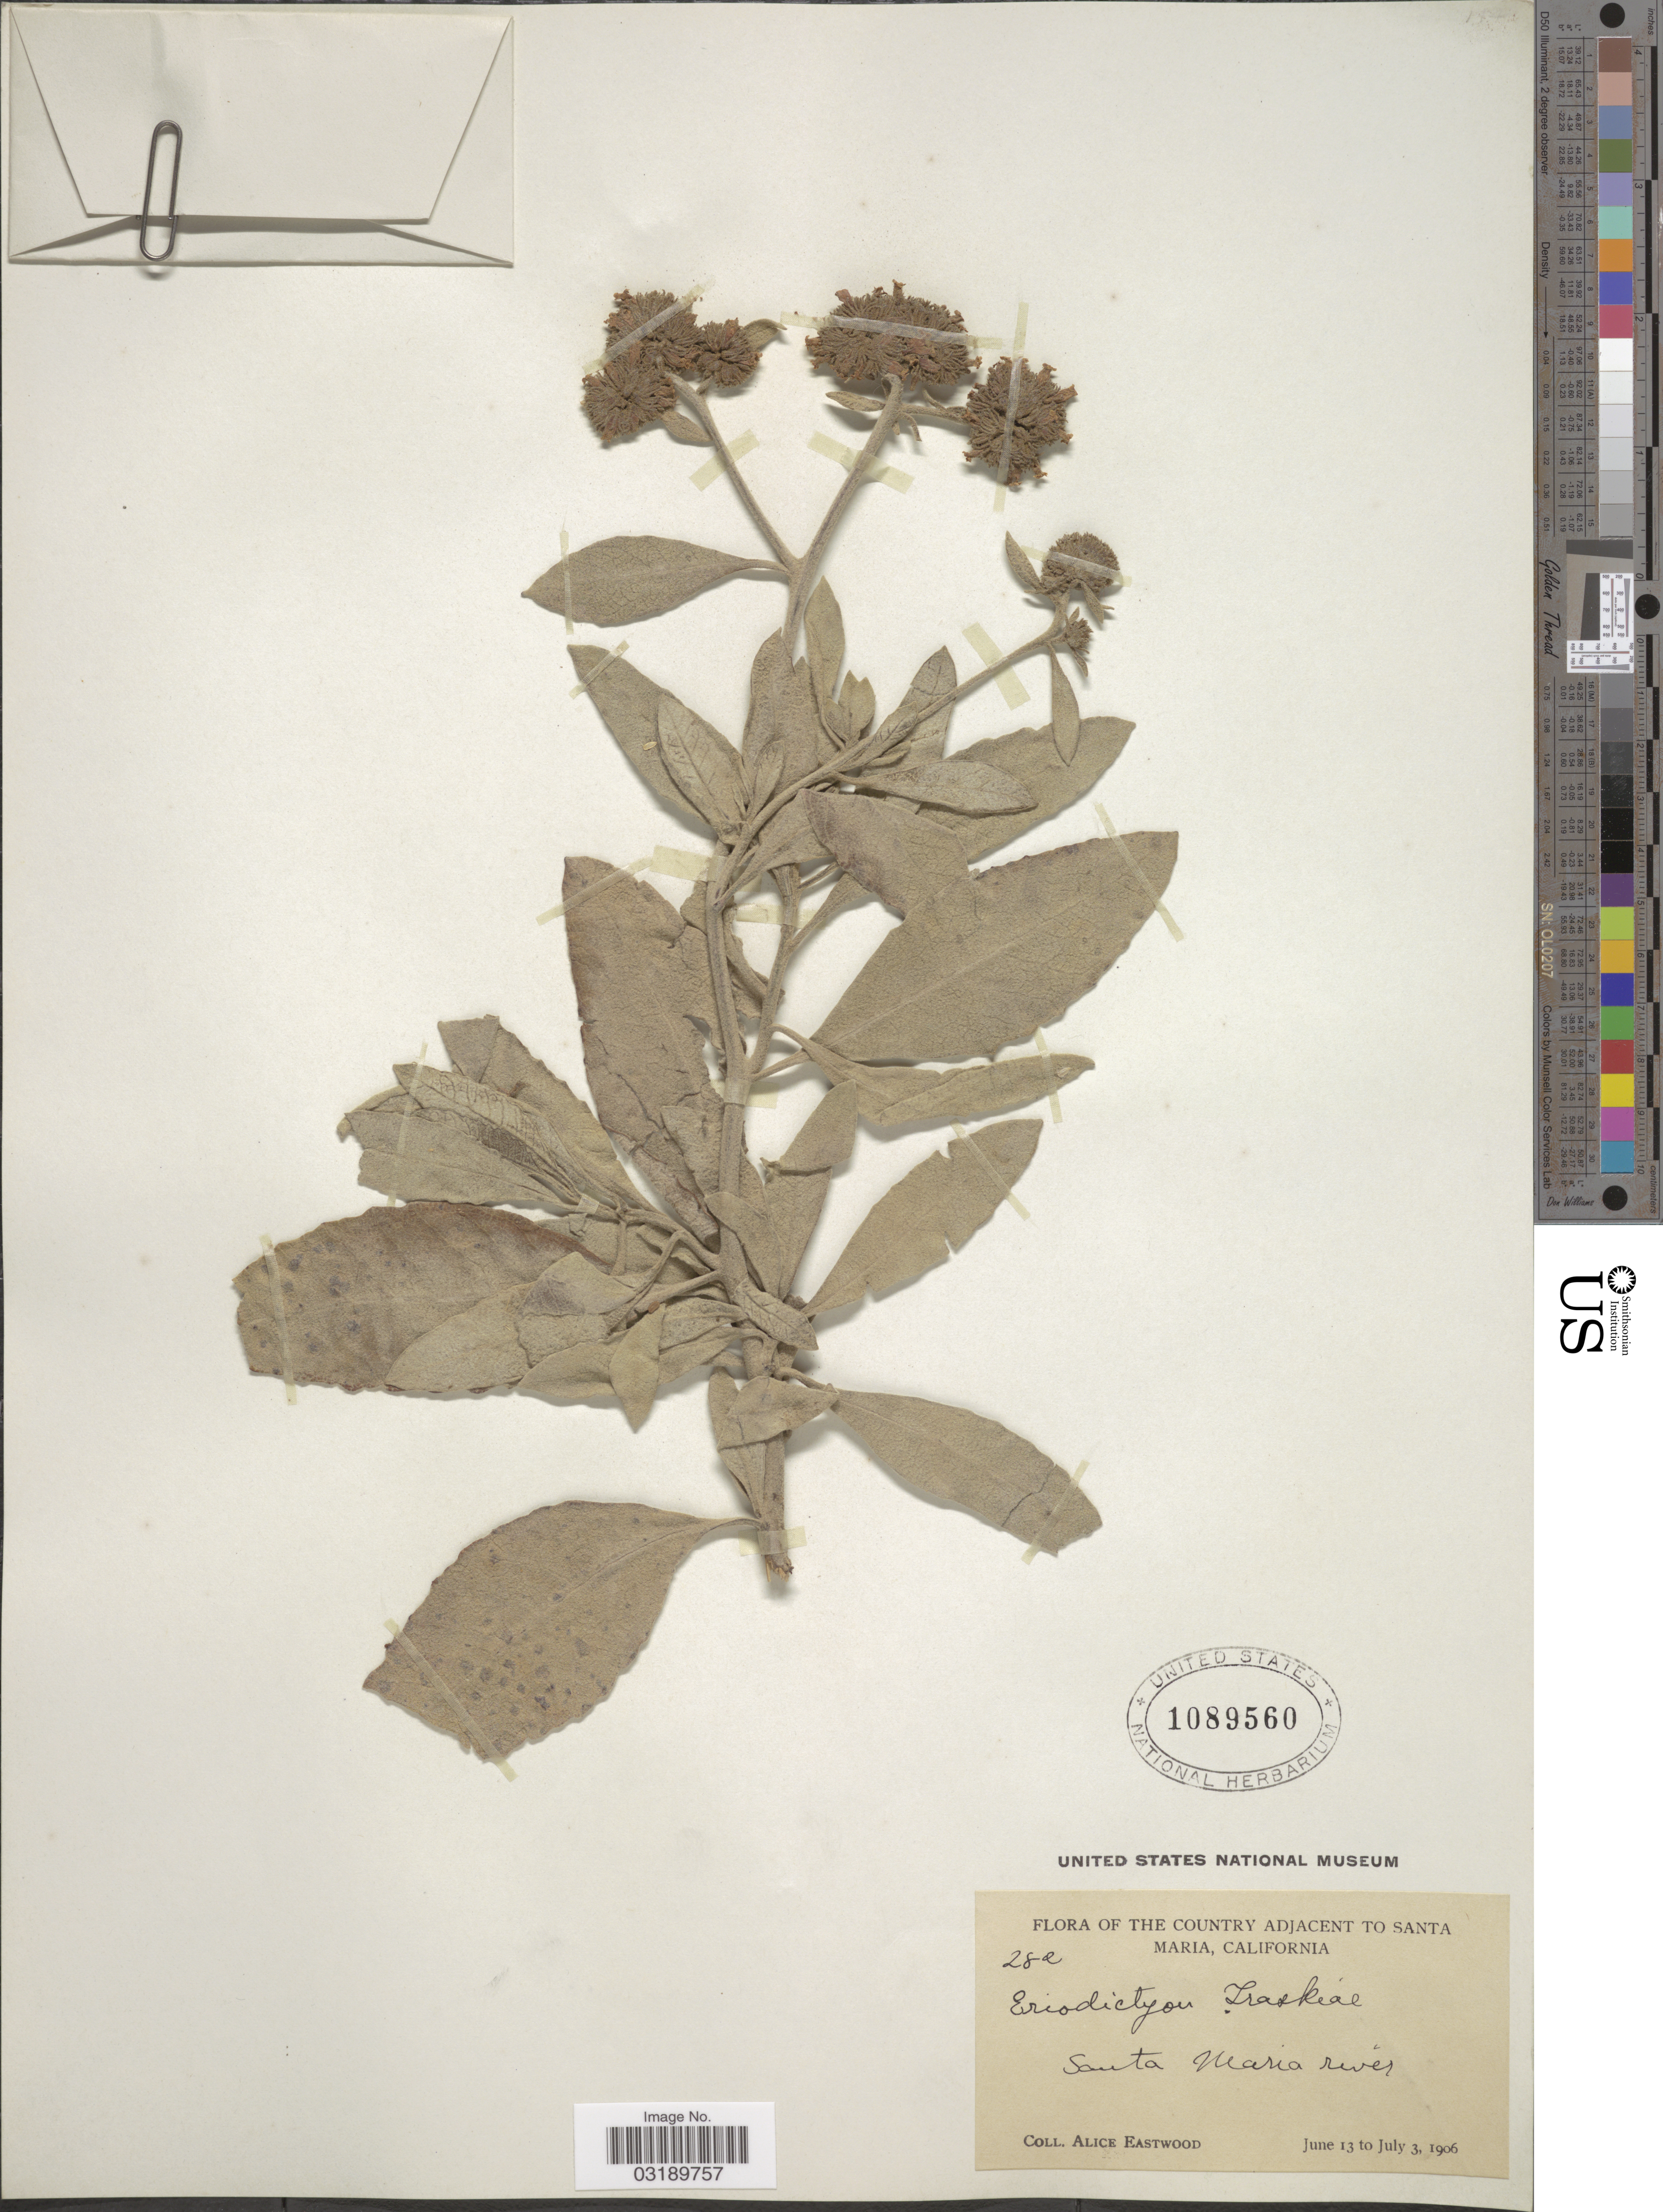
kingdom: Plantae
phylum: Tracheophyta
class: Magnoliopsida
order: Boraginales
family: Namaceae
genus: Eriodictyon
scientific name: Eriodictyon traskiae var. smithii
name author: (Munz) Hannan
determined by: Rogers, Z. S.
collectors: A. Eastwood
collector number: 28a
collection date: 1906-06-13/1906-07-03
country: United States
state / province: California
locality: The Country Adjacent to Santa Maria. Santa Maria river.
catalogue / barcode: US 1089560